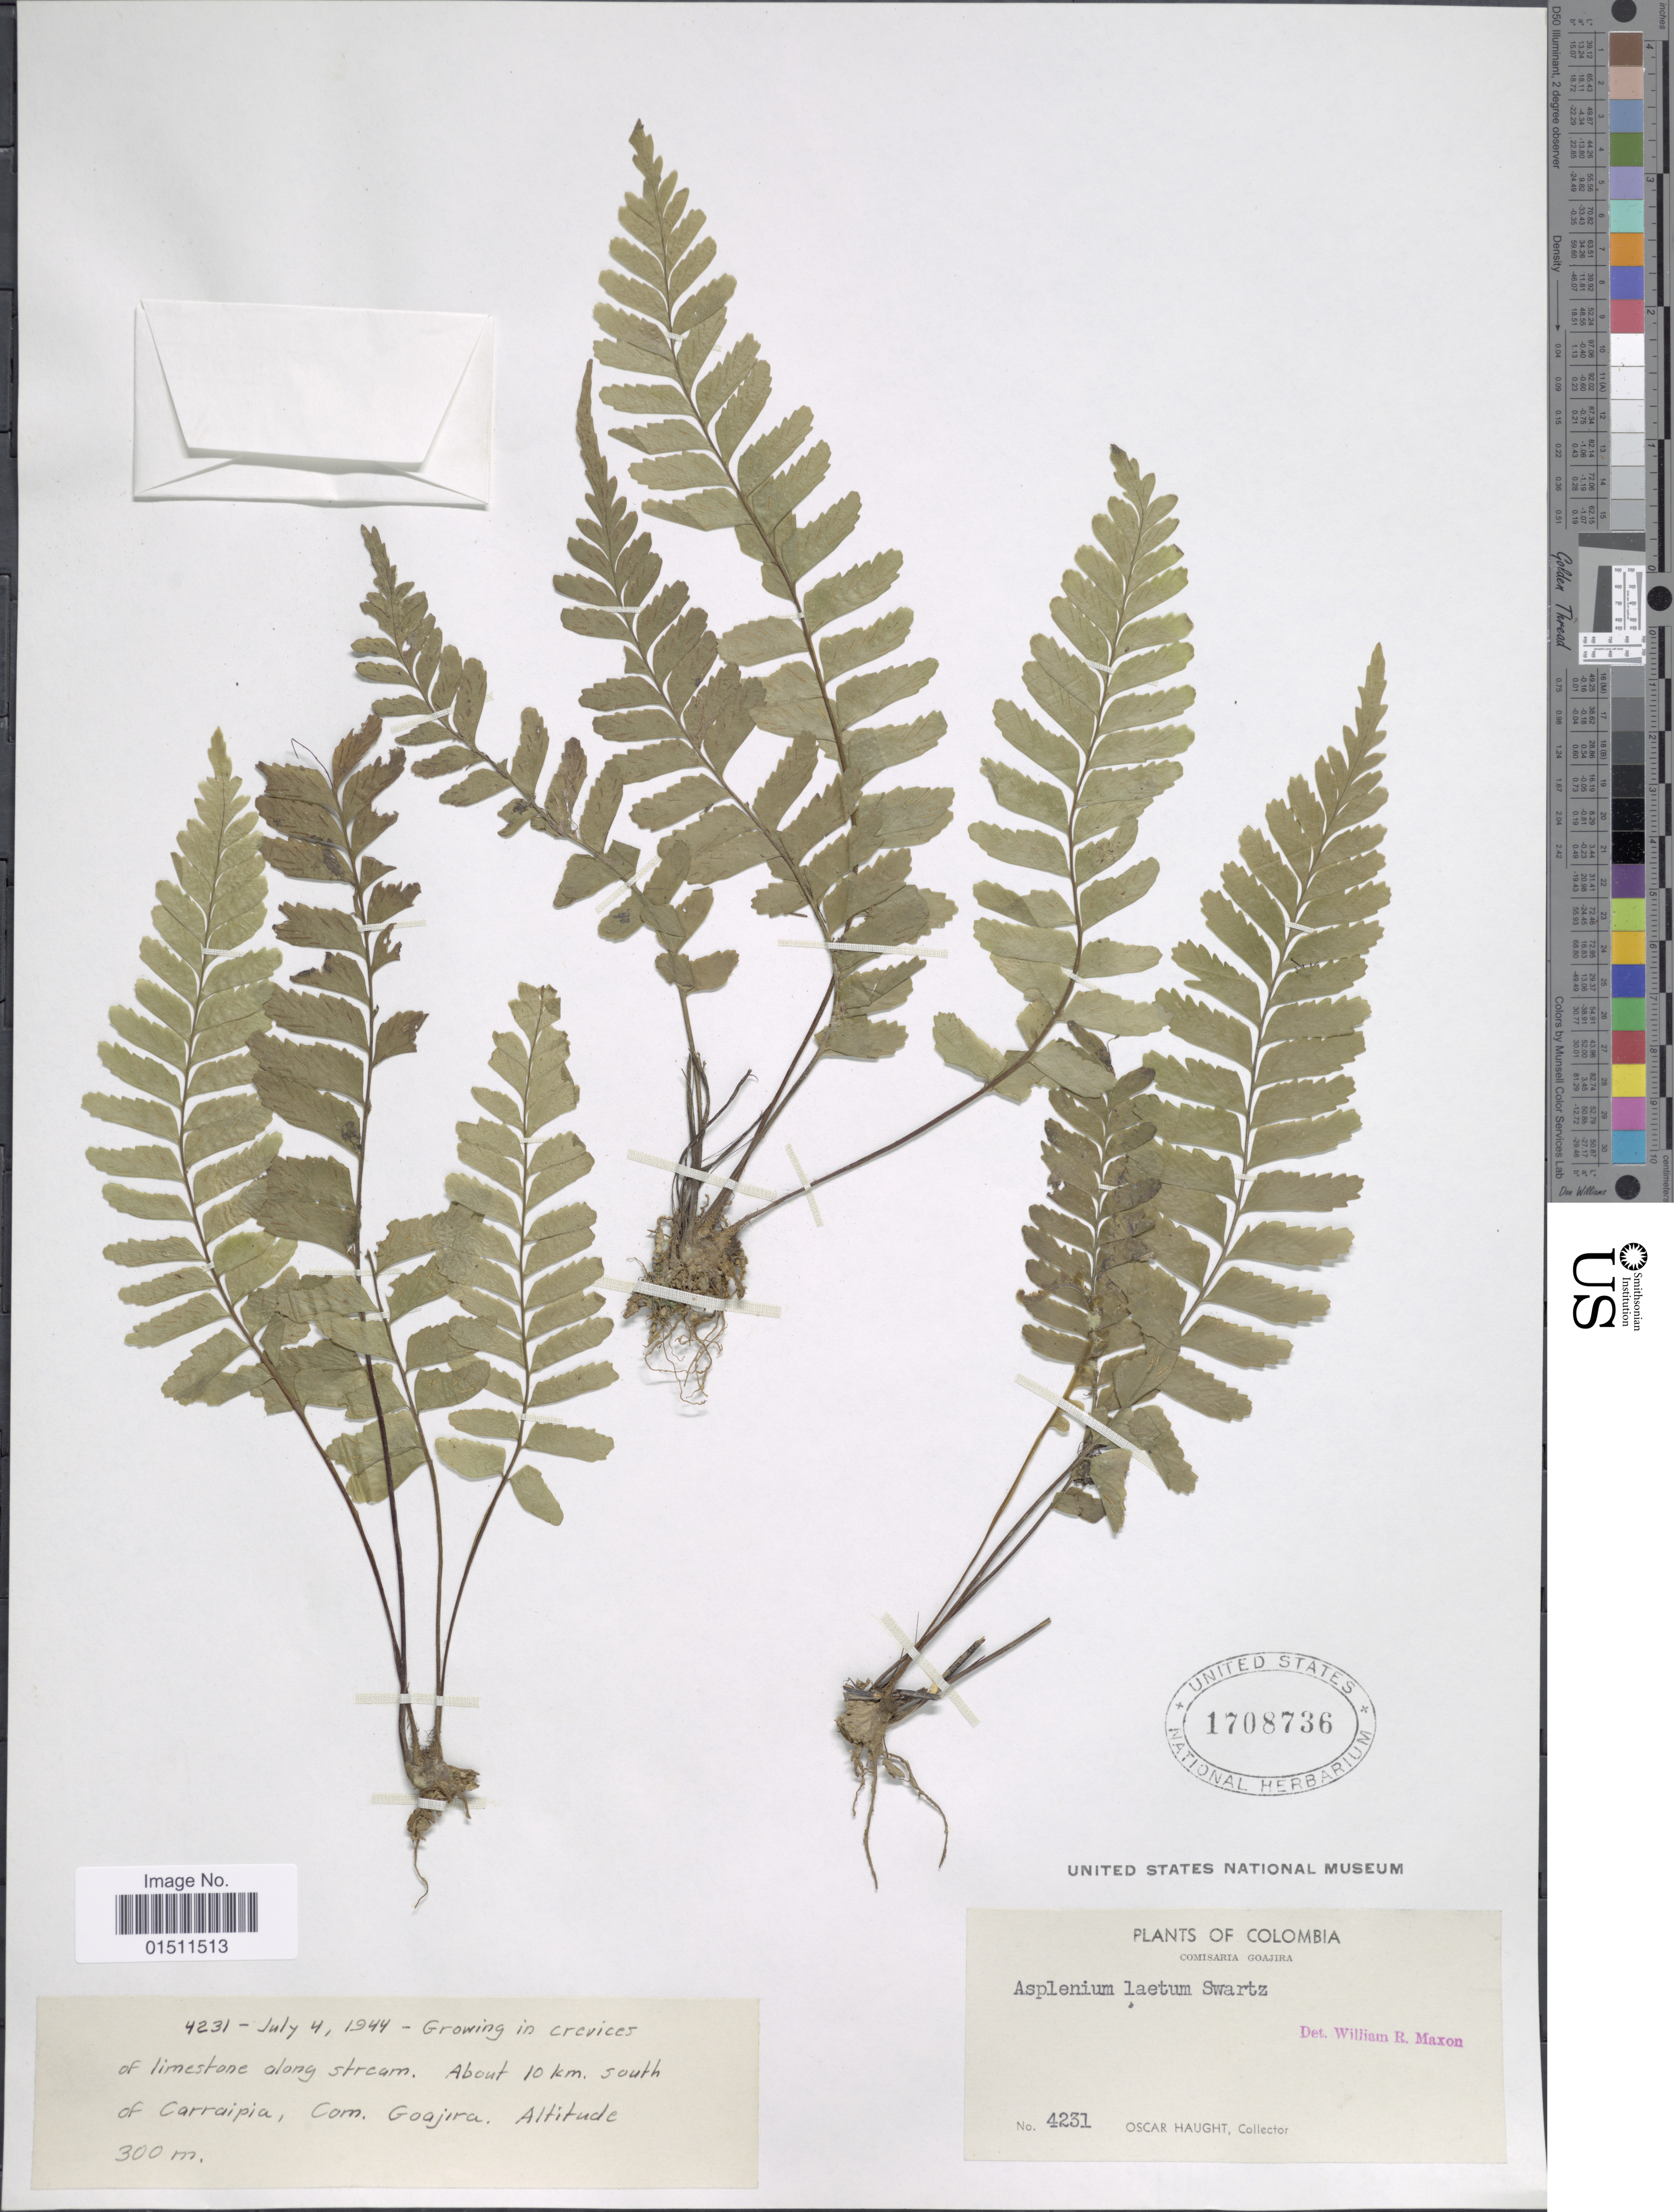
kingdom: Plantae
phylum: Tracheophyta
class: Polypodiopsida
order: Polypodiales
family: Aspleniaceae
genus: Asplenium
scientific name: Asplenium laetum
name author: Sw.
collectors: O. L. Haught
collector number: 4231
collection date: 1944-07-04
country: Colombia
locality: Comisaria Goajira, about 10 km. south of Carraipia, Com. Goajira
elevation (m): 300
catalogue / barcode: US 1708736